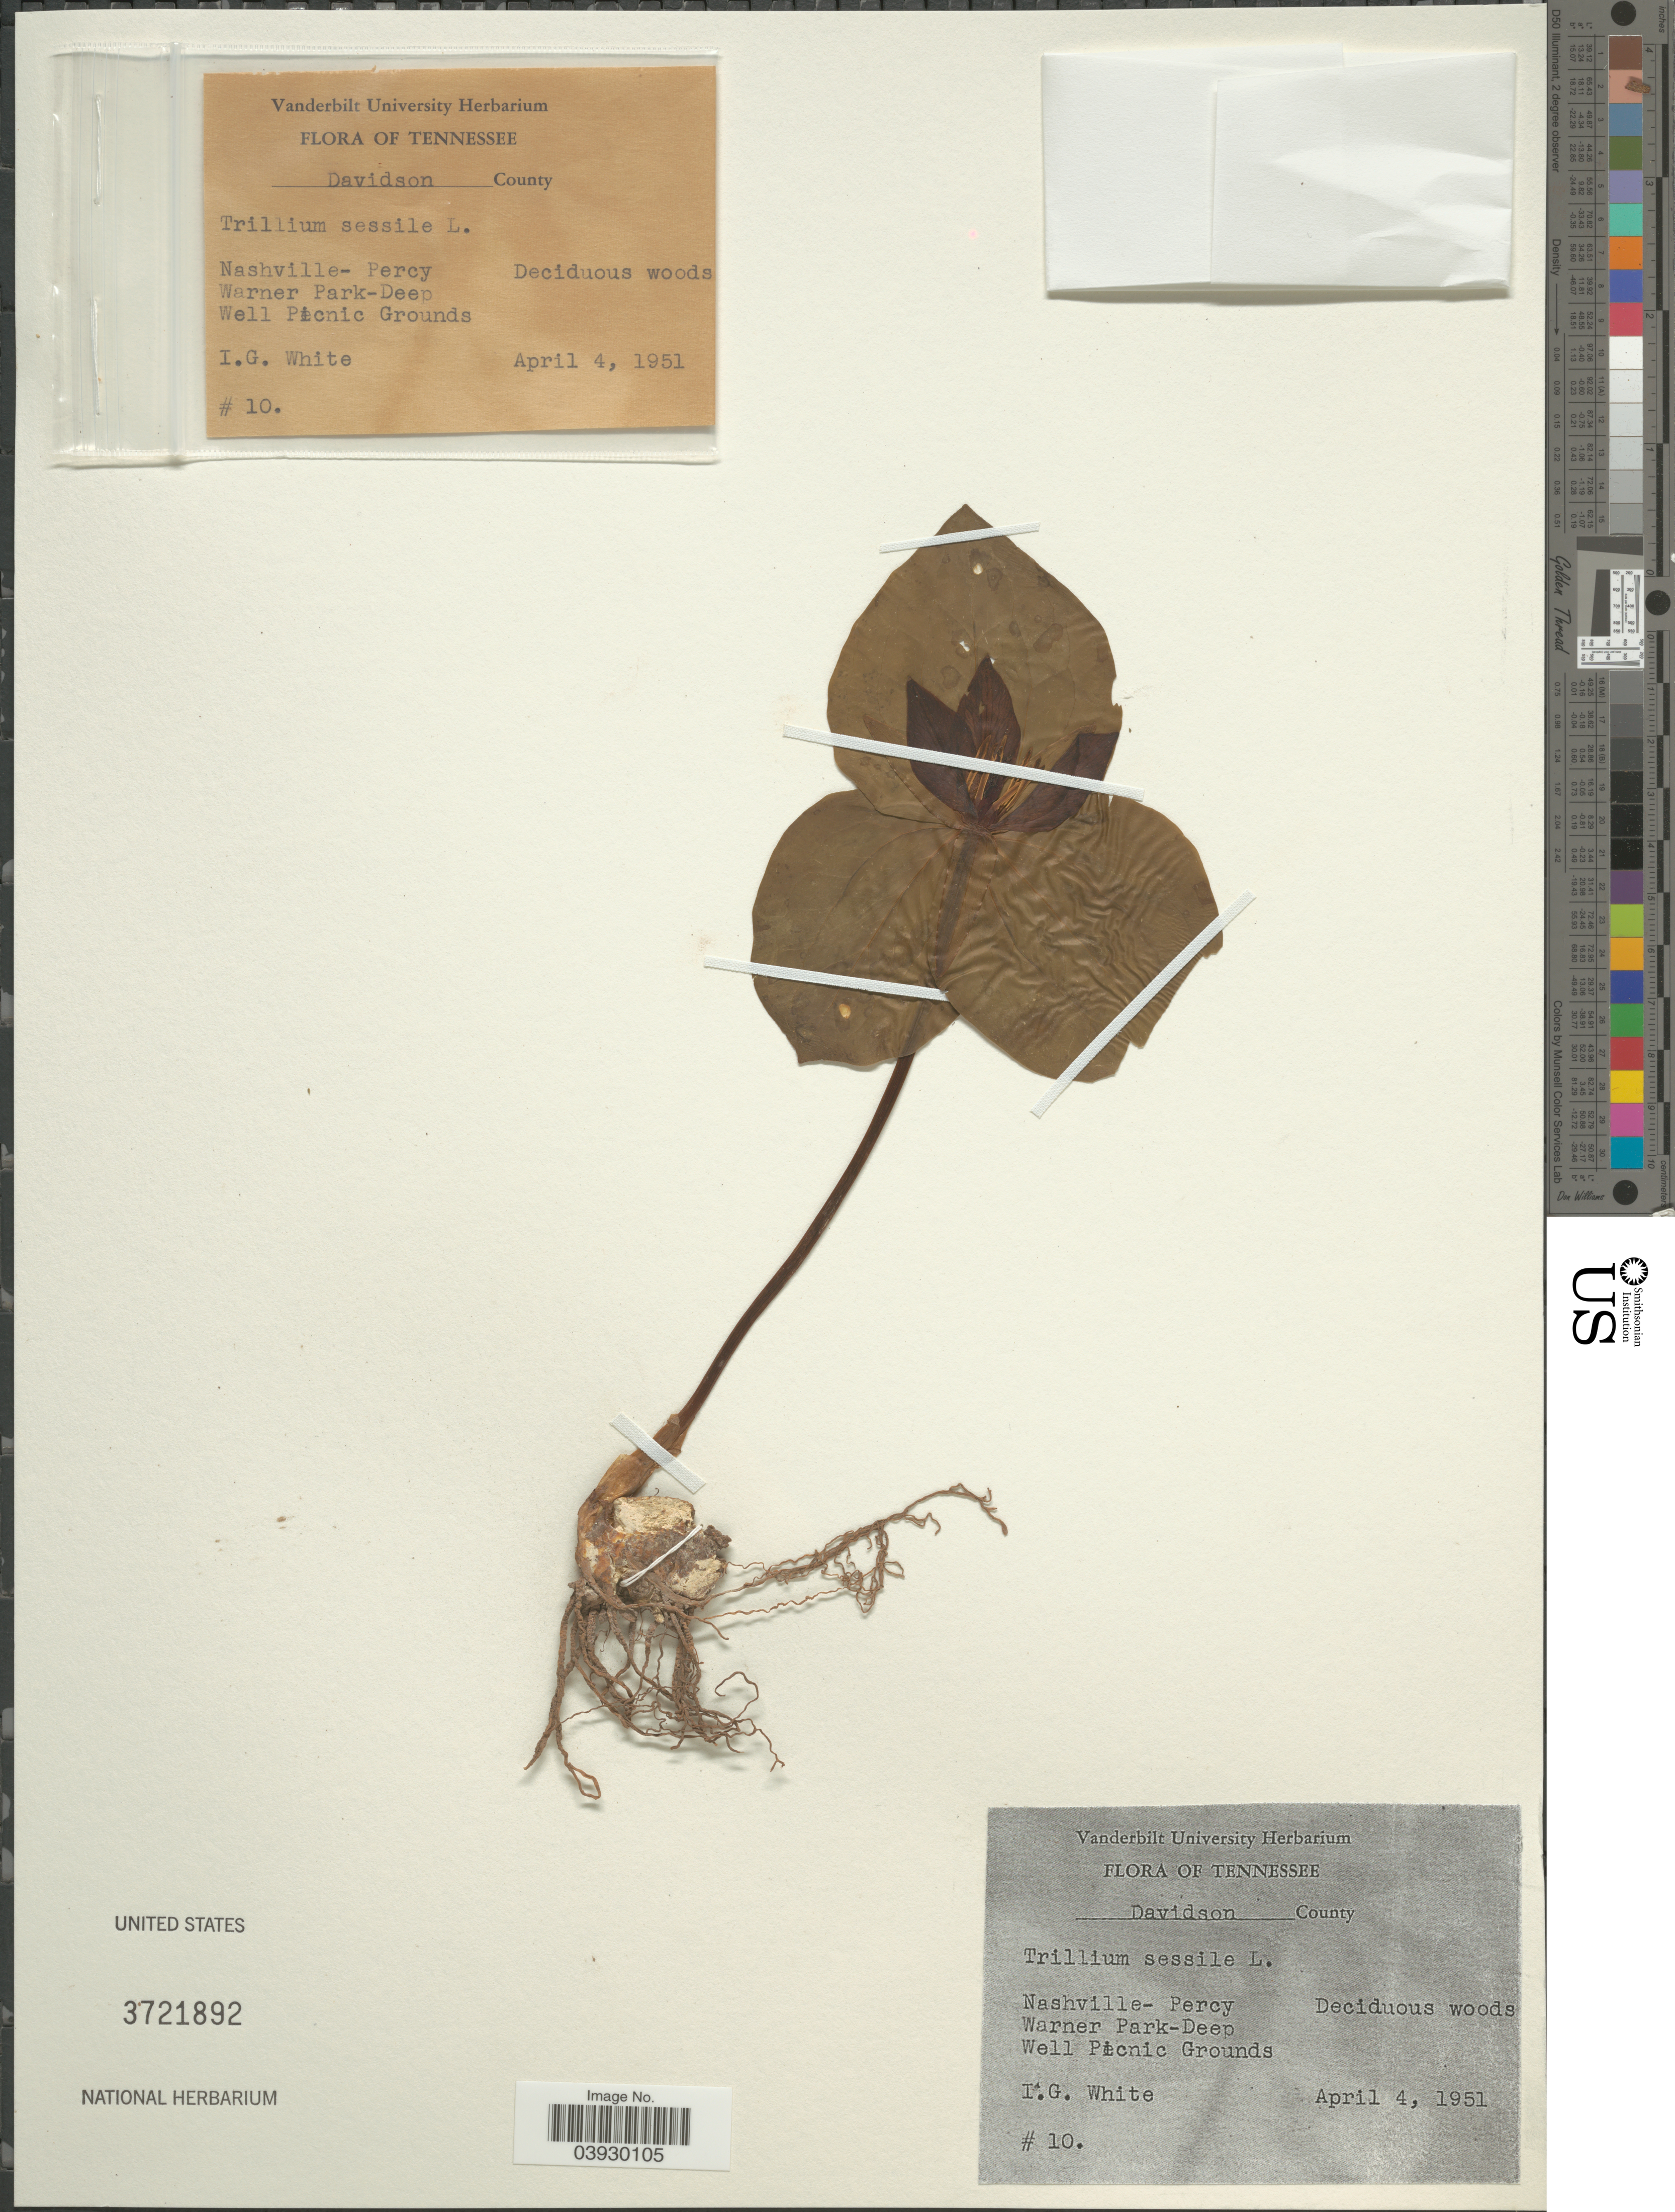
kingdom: Plantae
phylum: Tracheophyta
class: Liliopsida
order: Liliales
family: Melanthiaceae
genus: Trillium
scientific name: Trillium sessile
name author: L.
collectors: I. White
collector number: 10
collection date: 1951-04-04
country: United States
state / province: Tennessee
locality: Davidson County. Nashville-Percy Warner Park-Deep Well Picnic Grounds.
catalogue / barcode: US 3721892